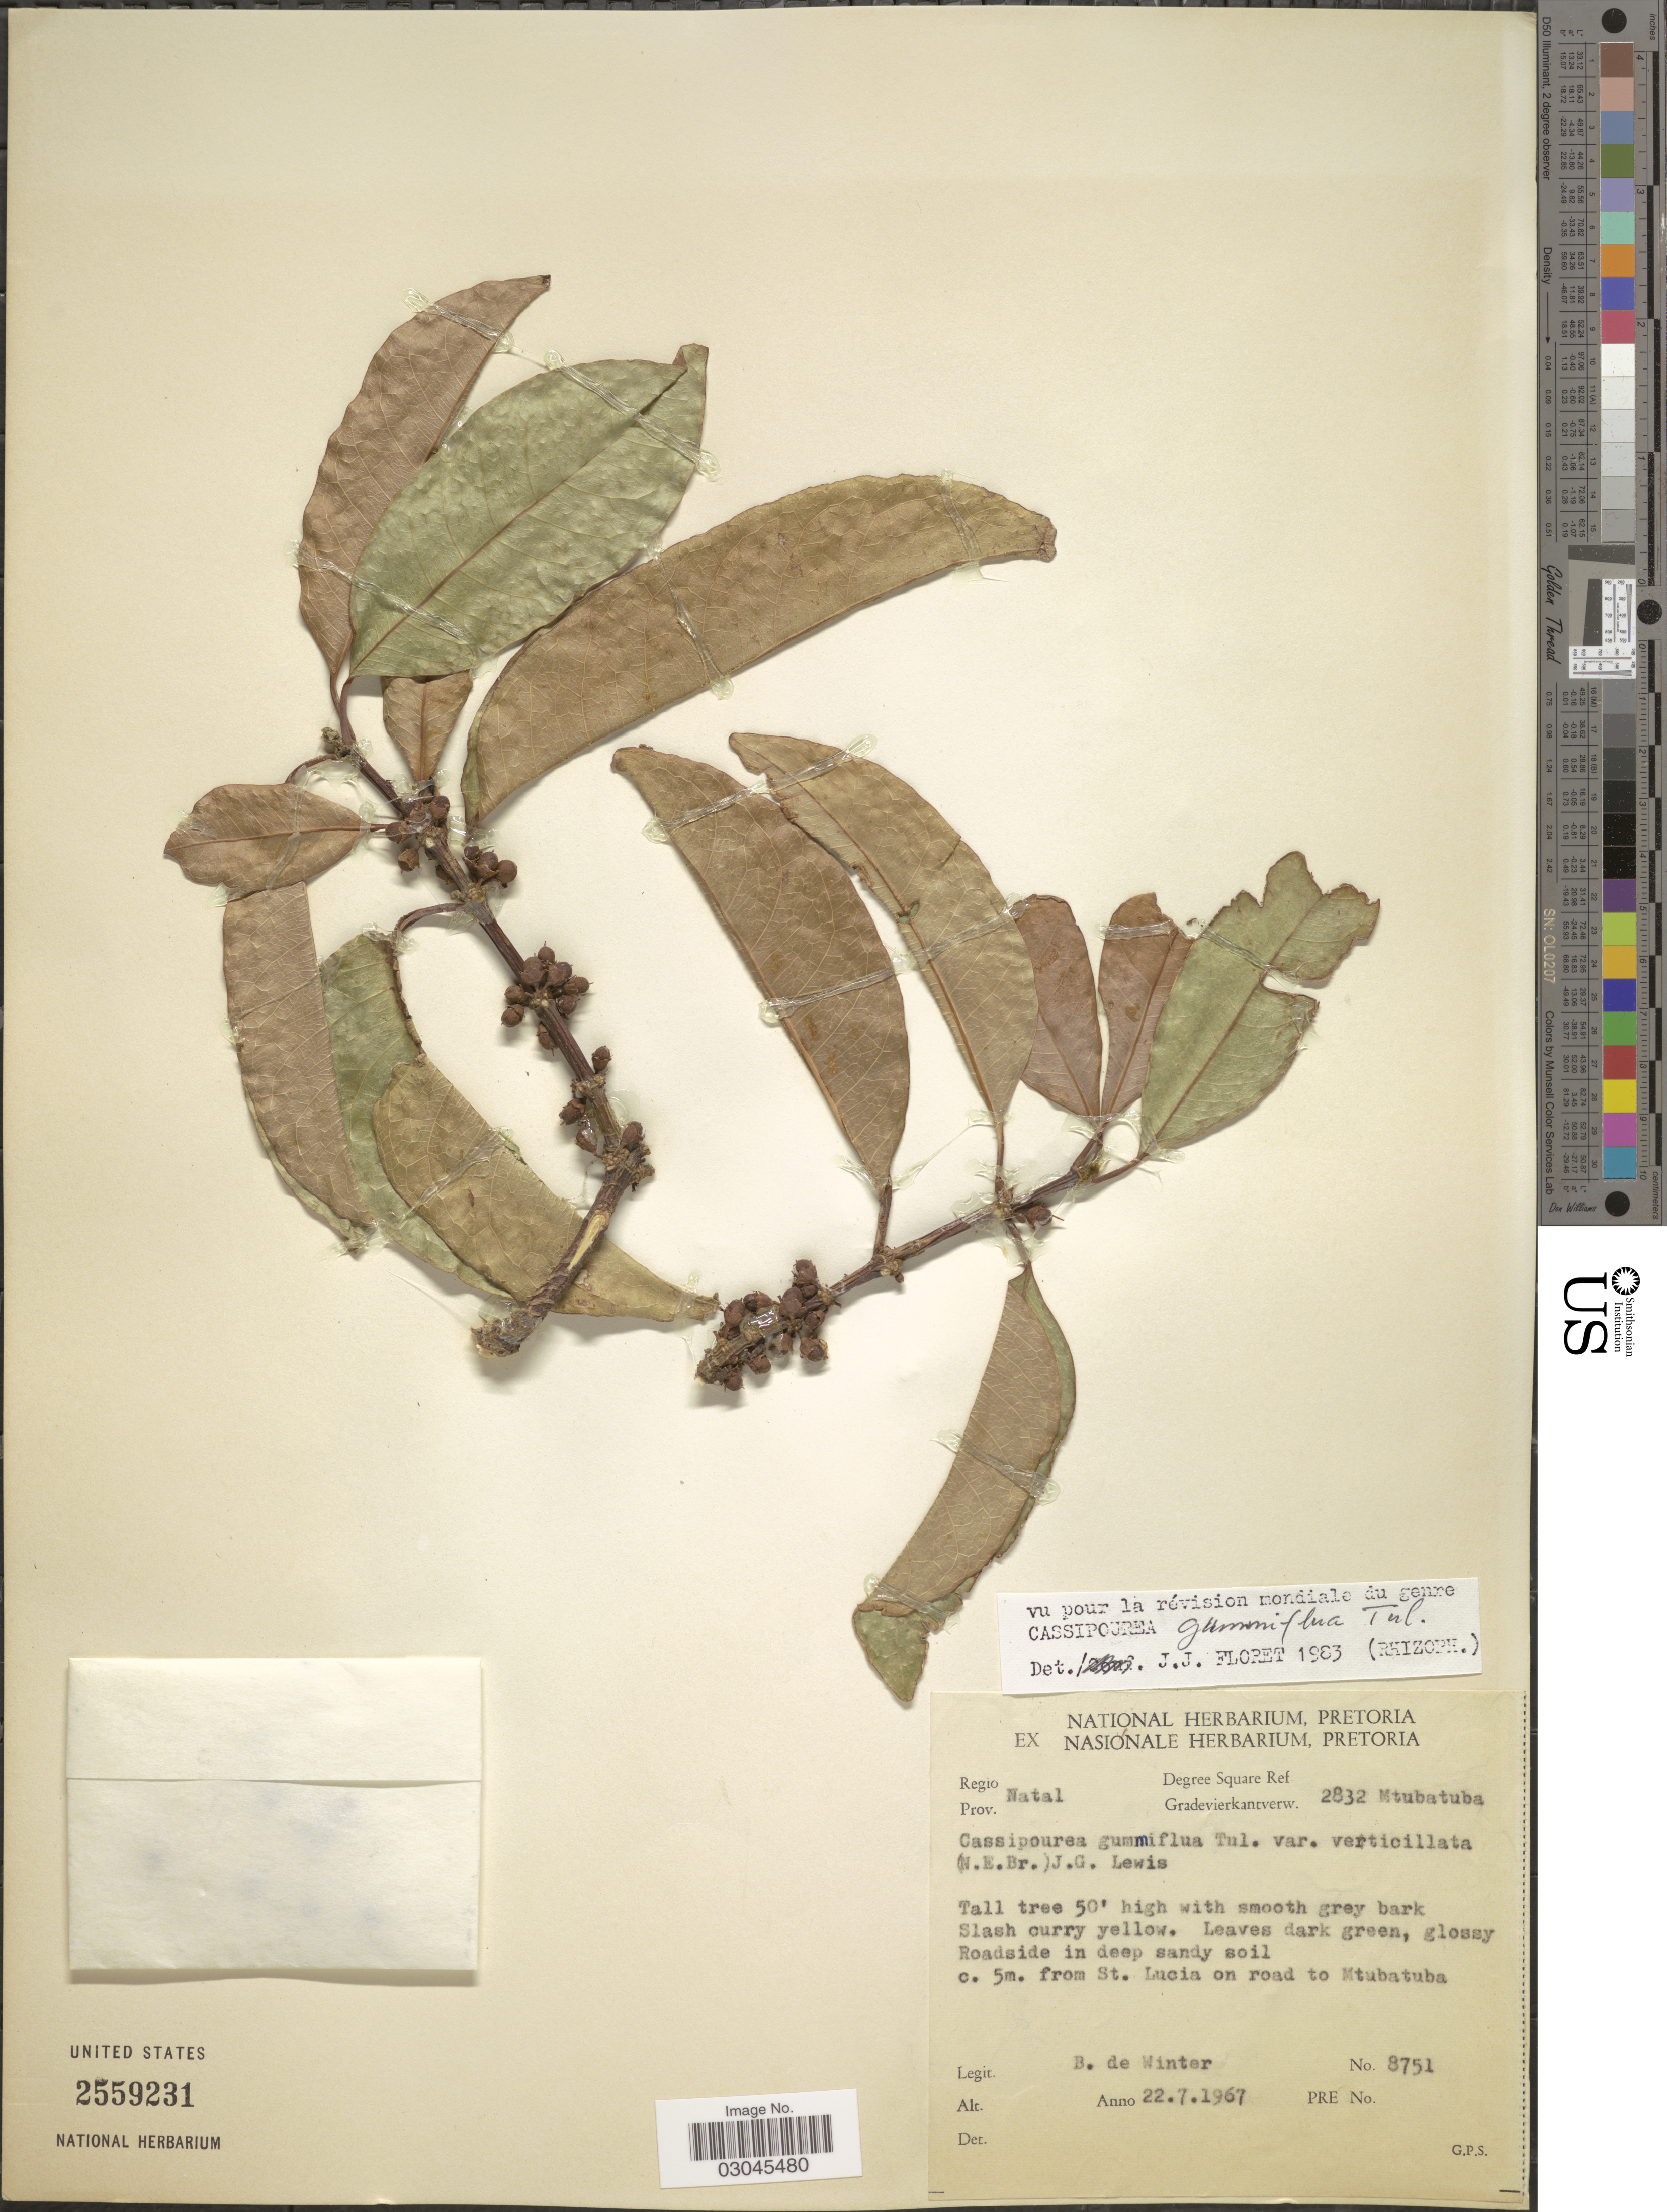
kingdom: Plantae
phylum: Tracheophyta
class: Magnoliopsida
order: Malpighiales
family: Rhizophoraceae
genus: Cassipourea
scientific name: Cassipourea gummiflua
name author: Tul.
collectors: B. de Winter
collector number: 8751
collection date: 1967-07-22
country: South Africa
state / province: KwaZulu-Natal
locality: Regio Prov. Natal. Degree Square Ref Gradevierkantverw. 2832 Mtubatuba. C. 5m. from St. Lucia on road to Mtubatuba.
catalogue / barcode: US 2559231